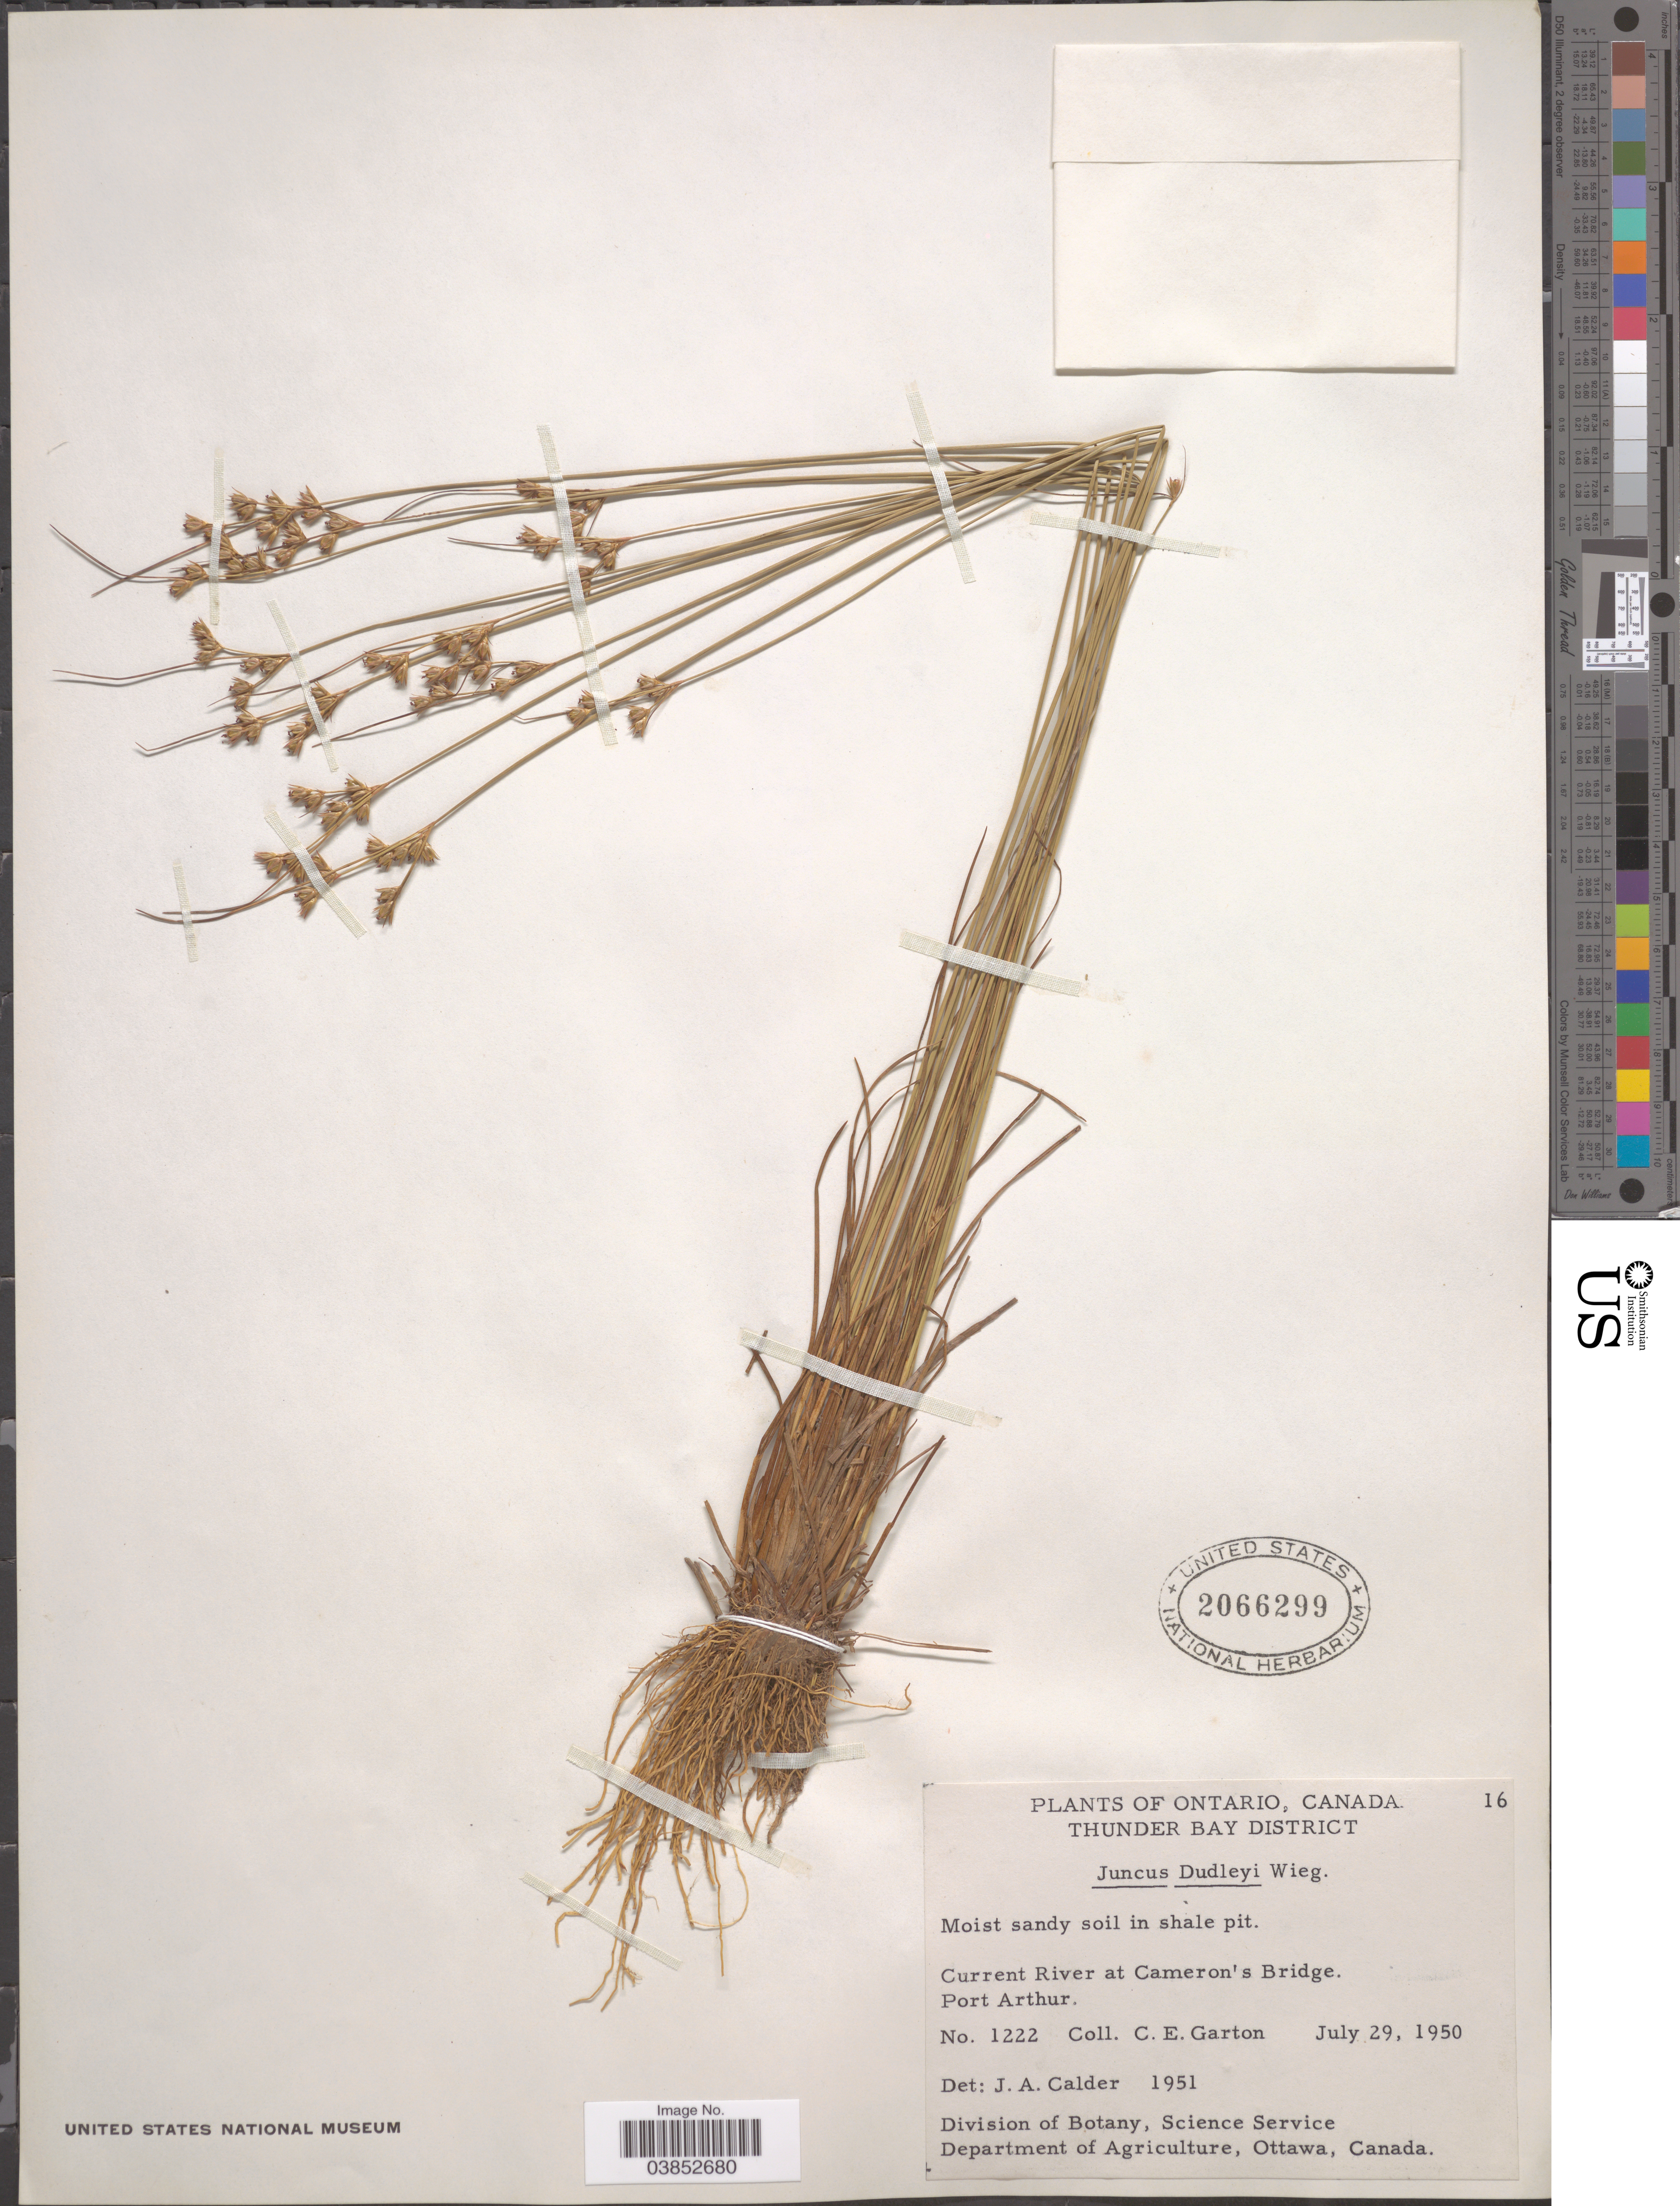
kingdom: Plantae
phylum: Tracheophyta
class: Liliopsida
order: Poales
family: Juncaceae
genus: Juncus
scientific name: Juncus dudleyi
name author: Wiegand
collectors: C. E. Garton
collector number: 1222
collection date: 1950-07-29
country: Canada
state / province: Ontario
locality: Thunder Bay District. Current River at Cameron's Bridge. Port Arthur.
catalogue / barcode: US 2066299